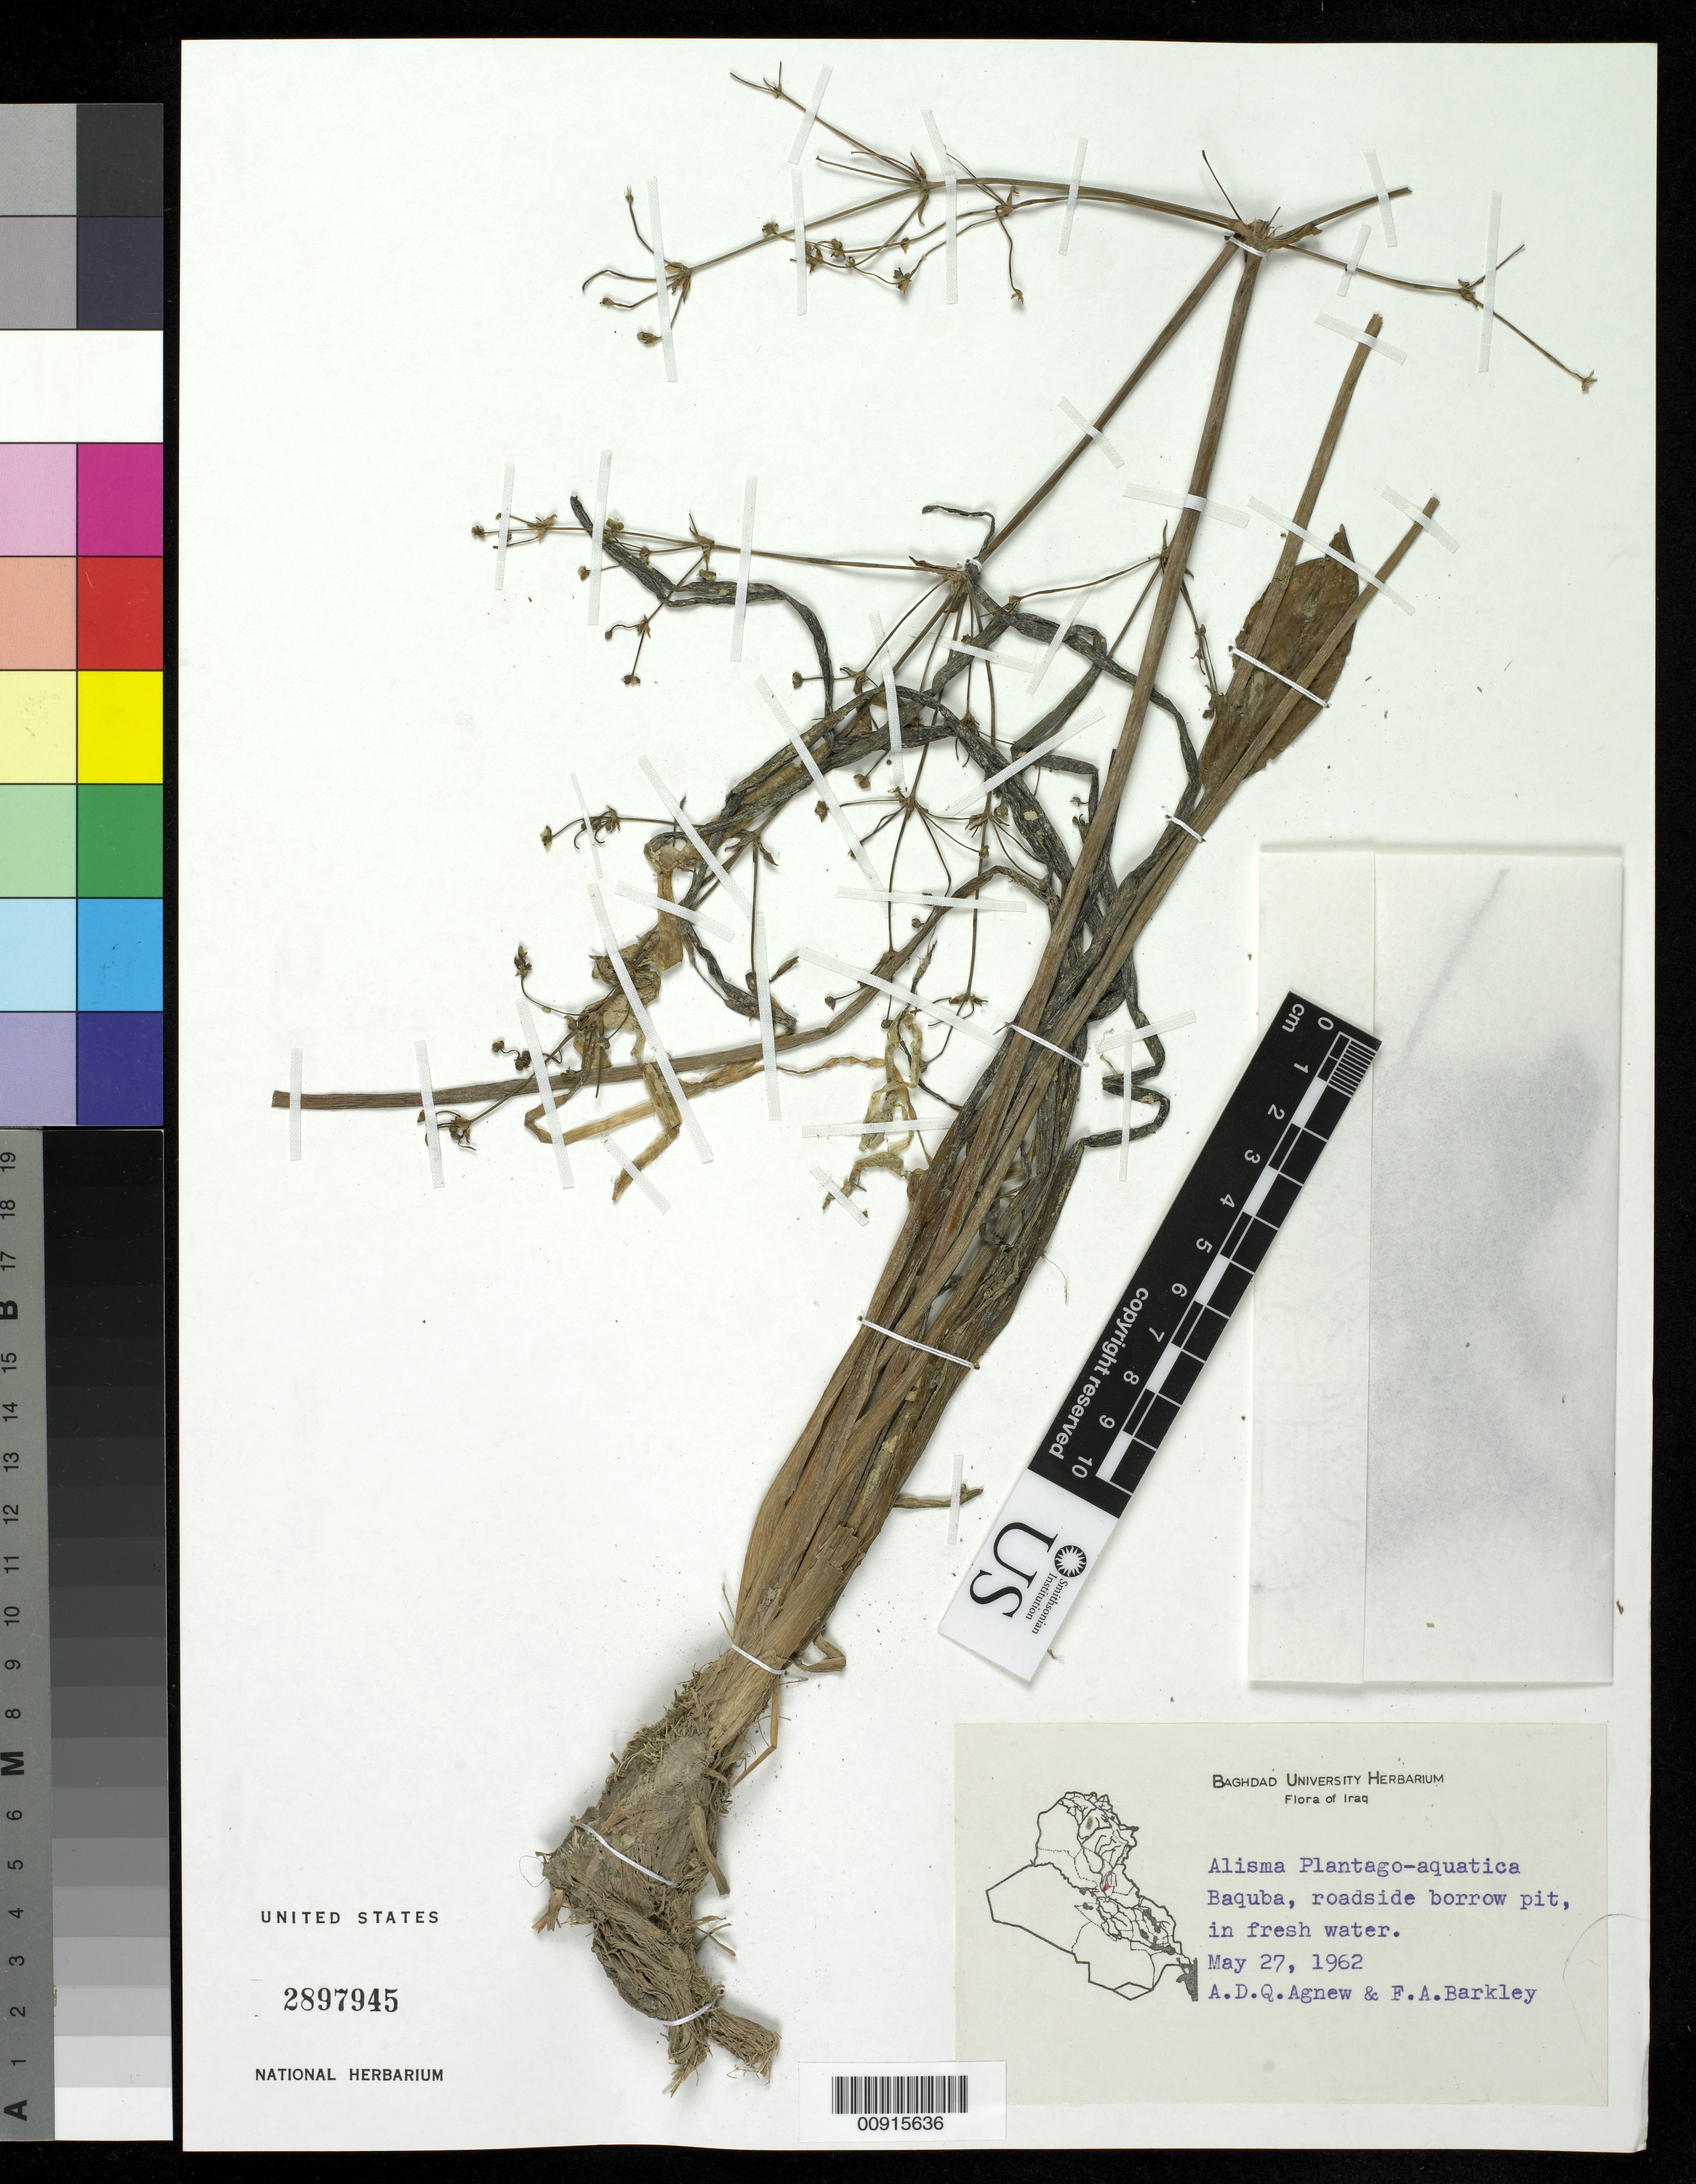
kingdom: Plantae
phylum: Tracheophyta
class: Liliopsida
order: Alismatales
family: Alismataceae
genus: Alisma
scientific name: Alisma plantago-aquatica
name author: L.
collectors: A. D. Agnew & F. A. Barkley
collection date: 1962-05-27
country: Iraq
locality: Baquba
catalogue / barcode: US 2897945